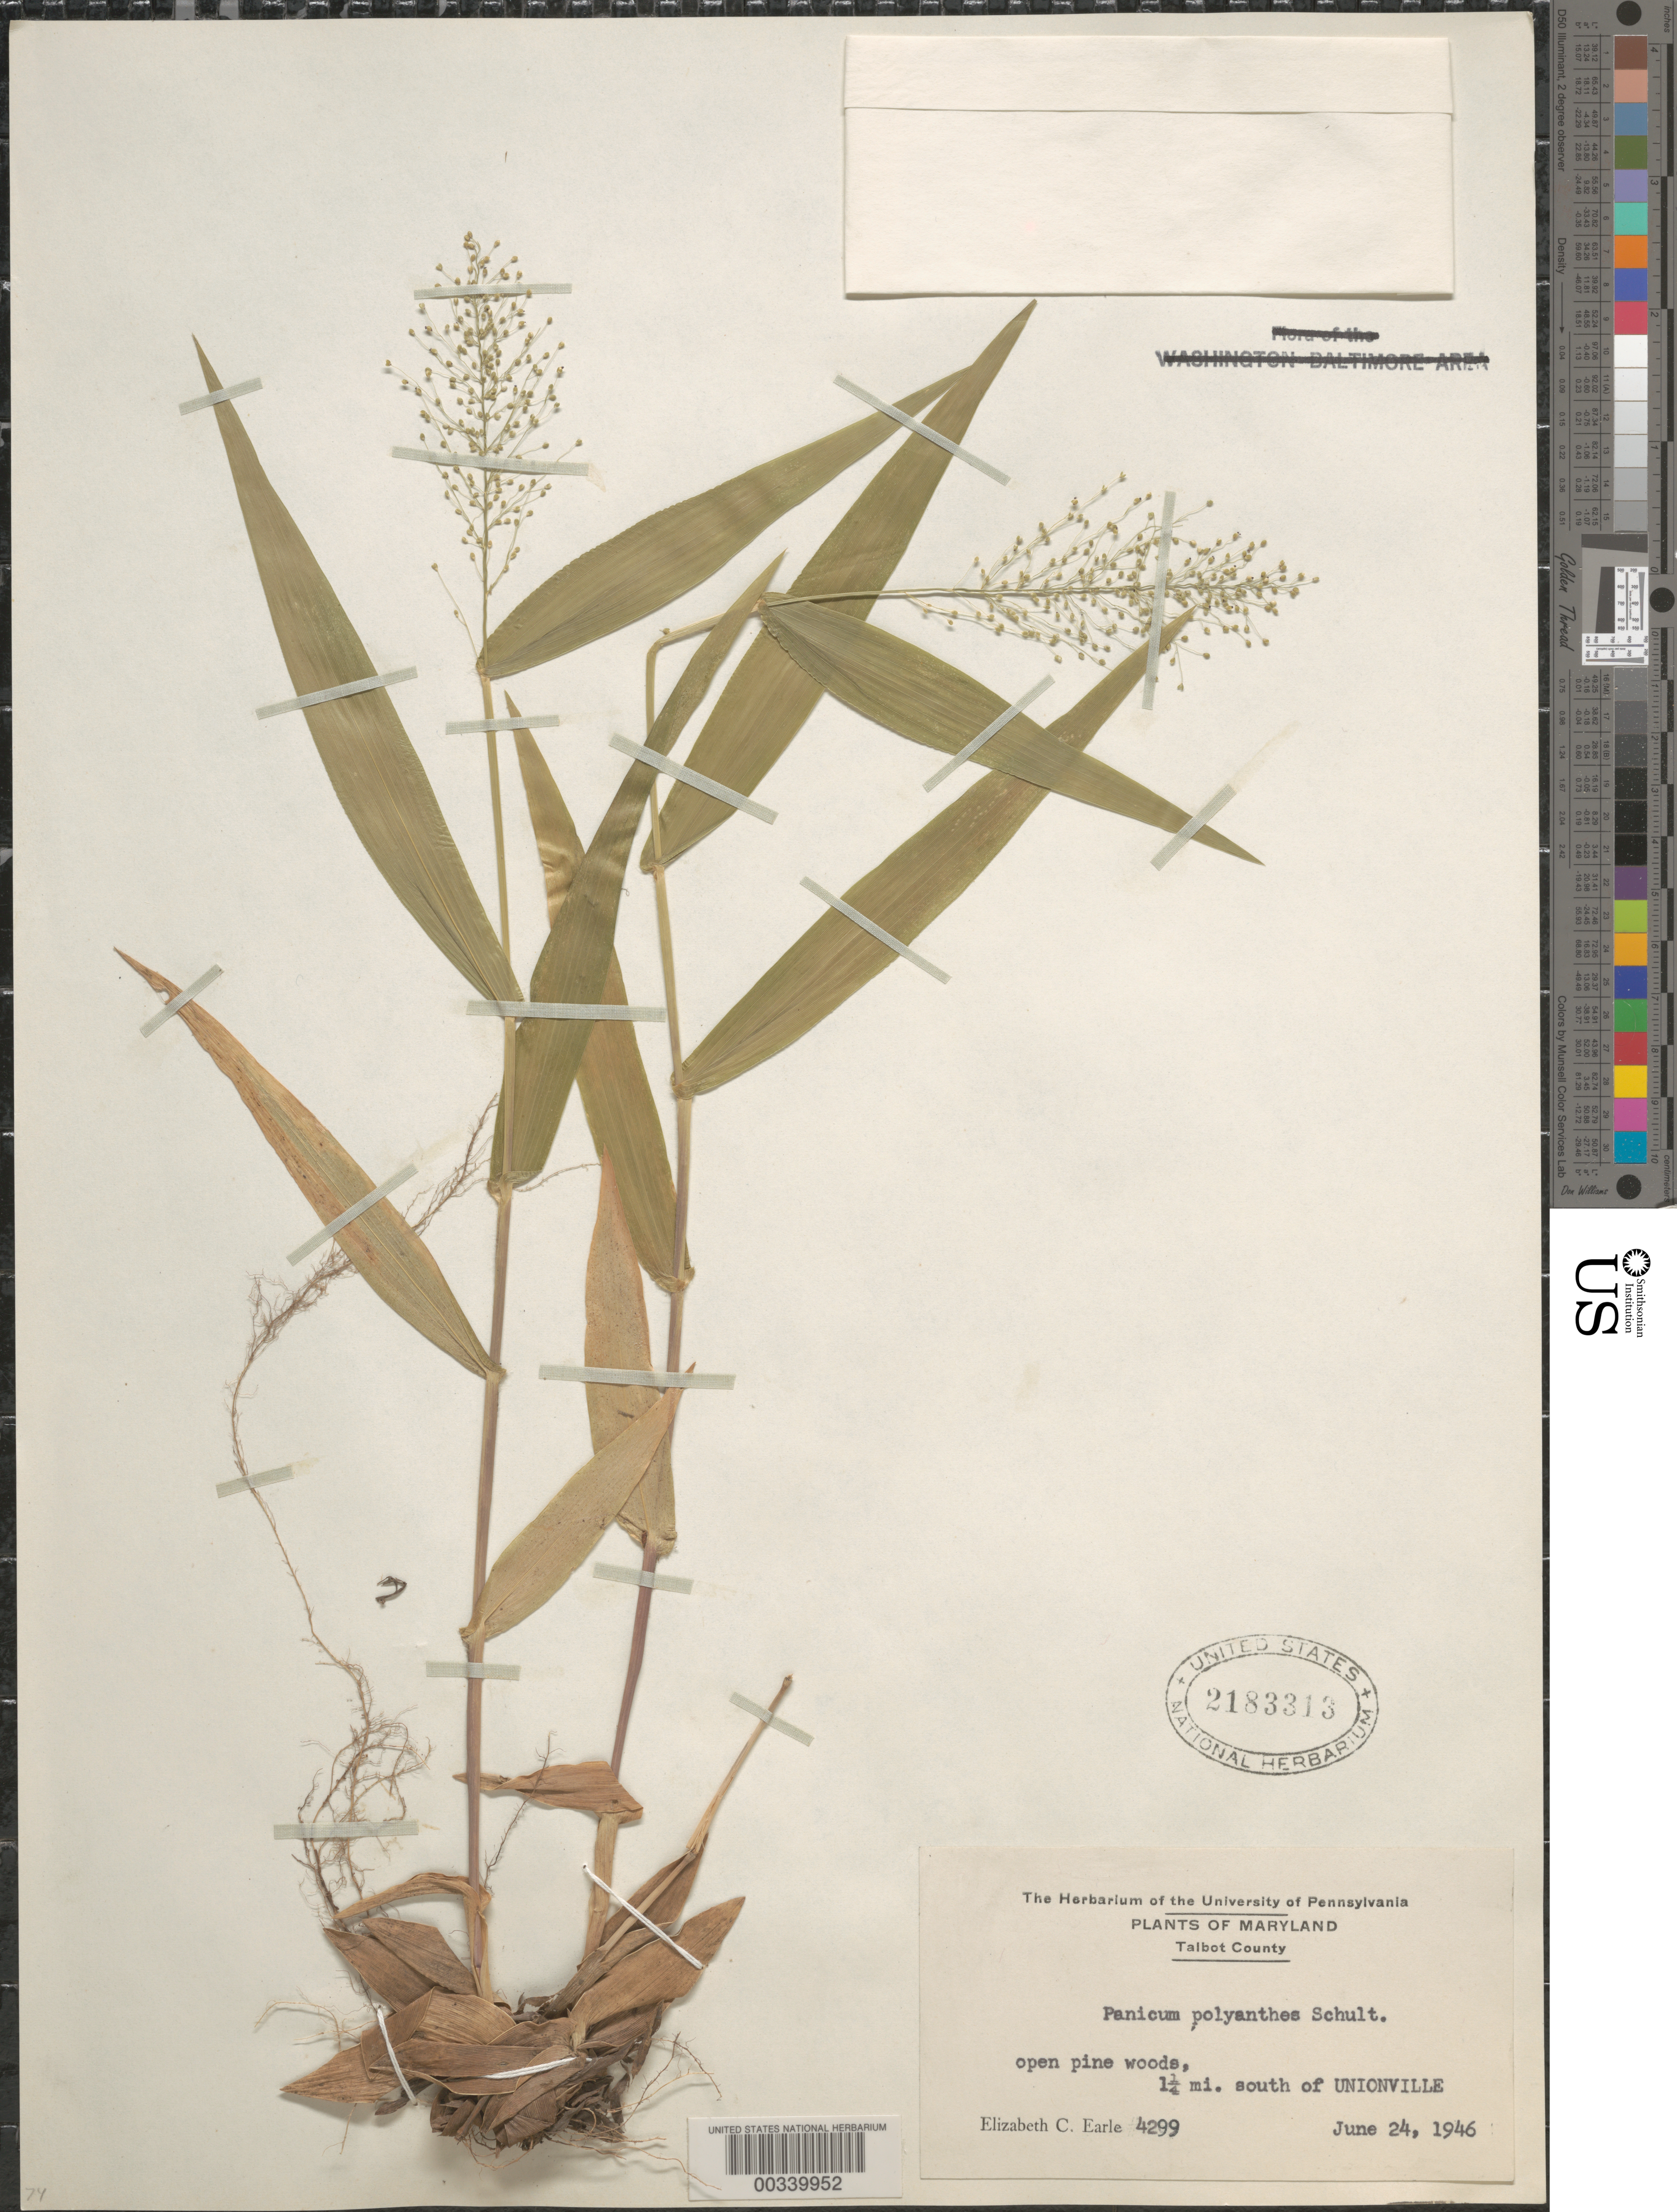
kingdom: Plantae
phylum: Tracheophyta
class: Liliopsida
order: Poales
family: Poaceae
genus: Dichanthelium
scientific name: Dichanthelium sphaerocarpon var. isophyllum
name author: (Scribn.) Gould & C.A. Clark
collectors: E. C. Earle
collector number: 4299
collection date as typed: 24 Jun 1946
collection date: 1946-06-24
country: United States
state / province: Maryland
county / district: Talbot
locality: Unionville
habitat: Open pine woods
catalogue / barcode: US 2183313